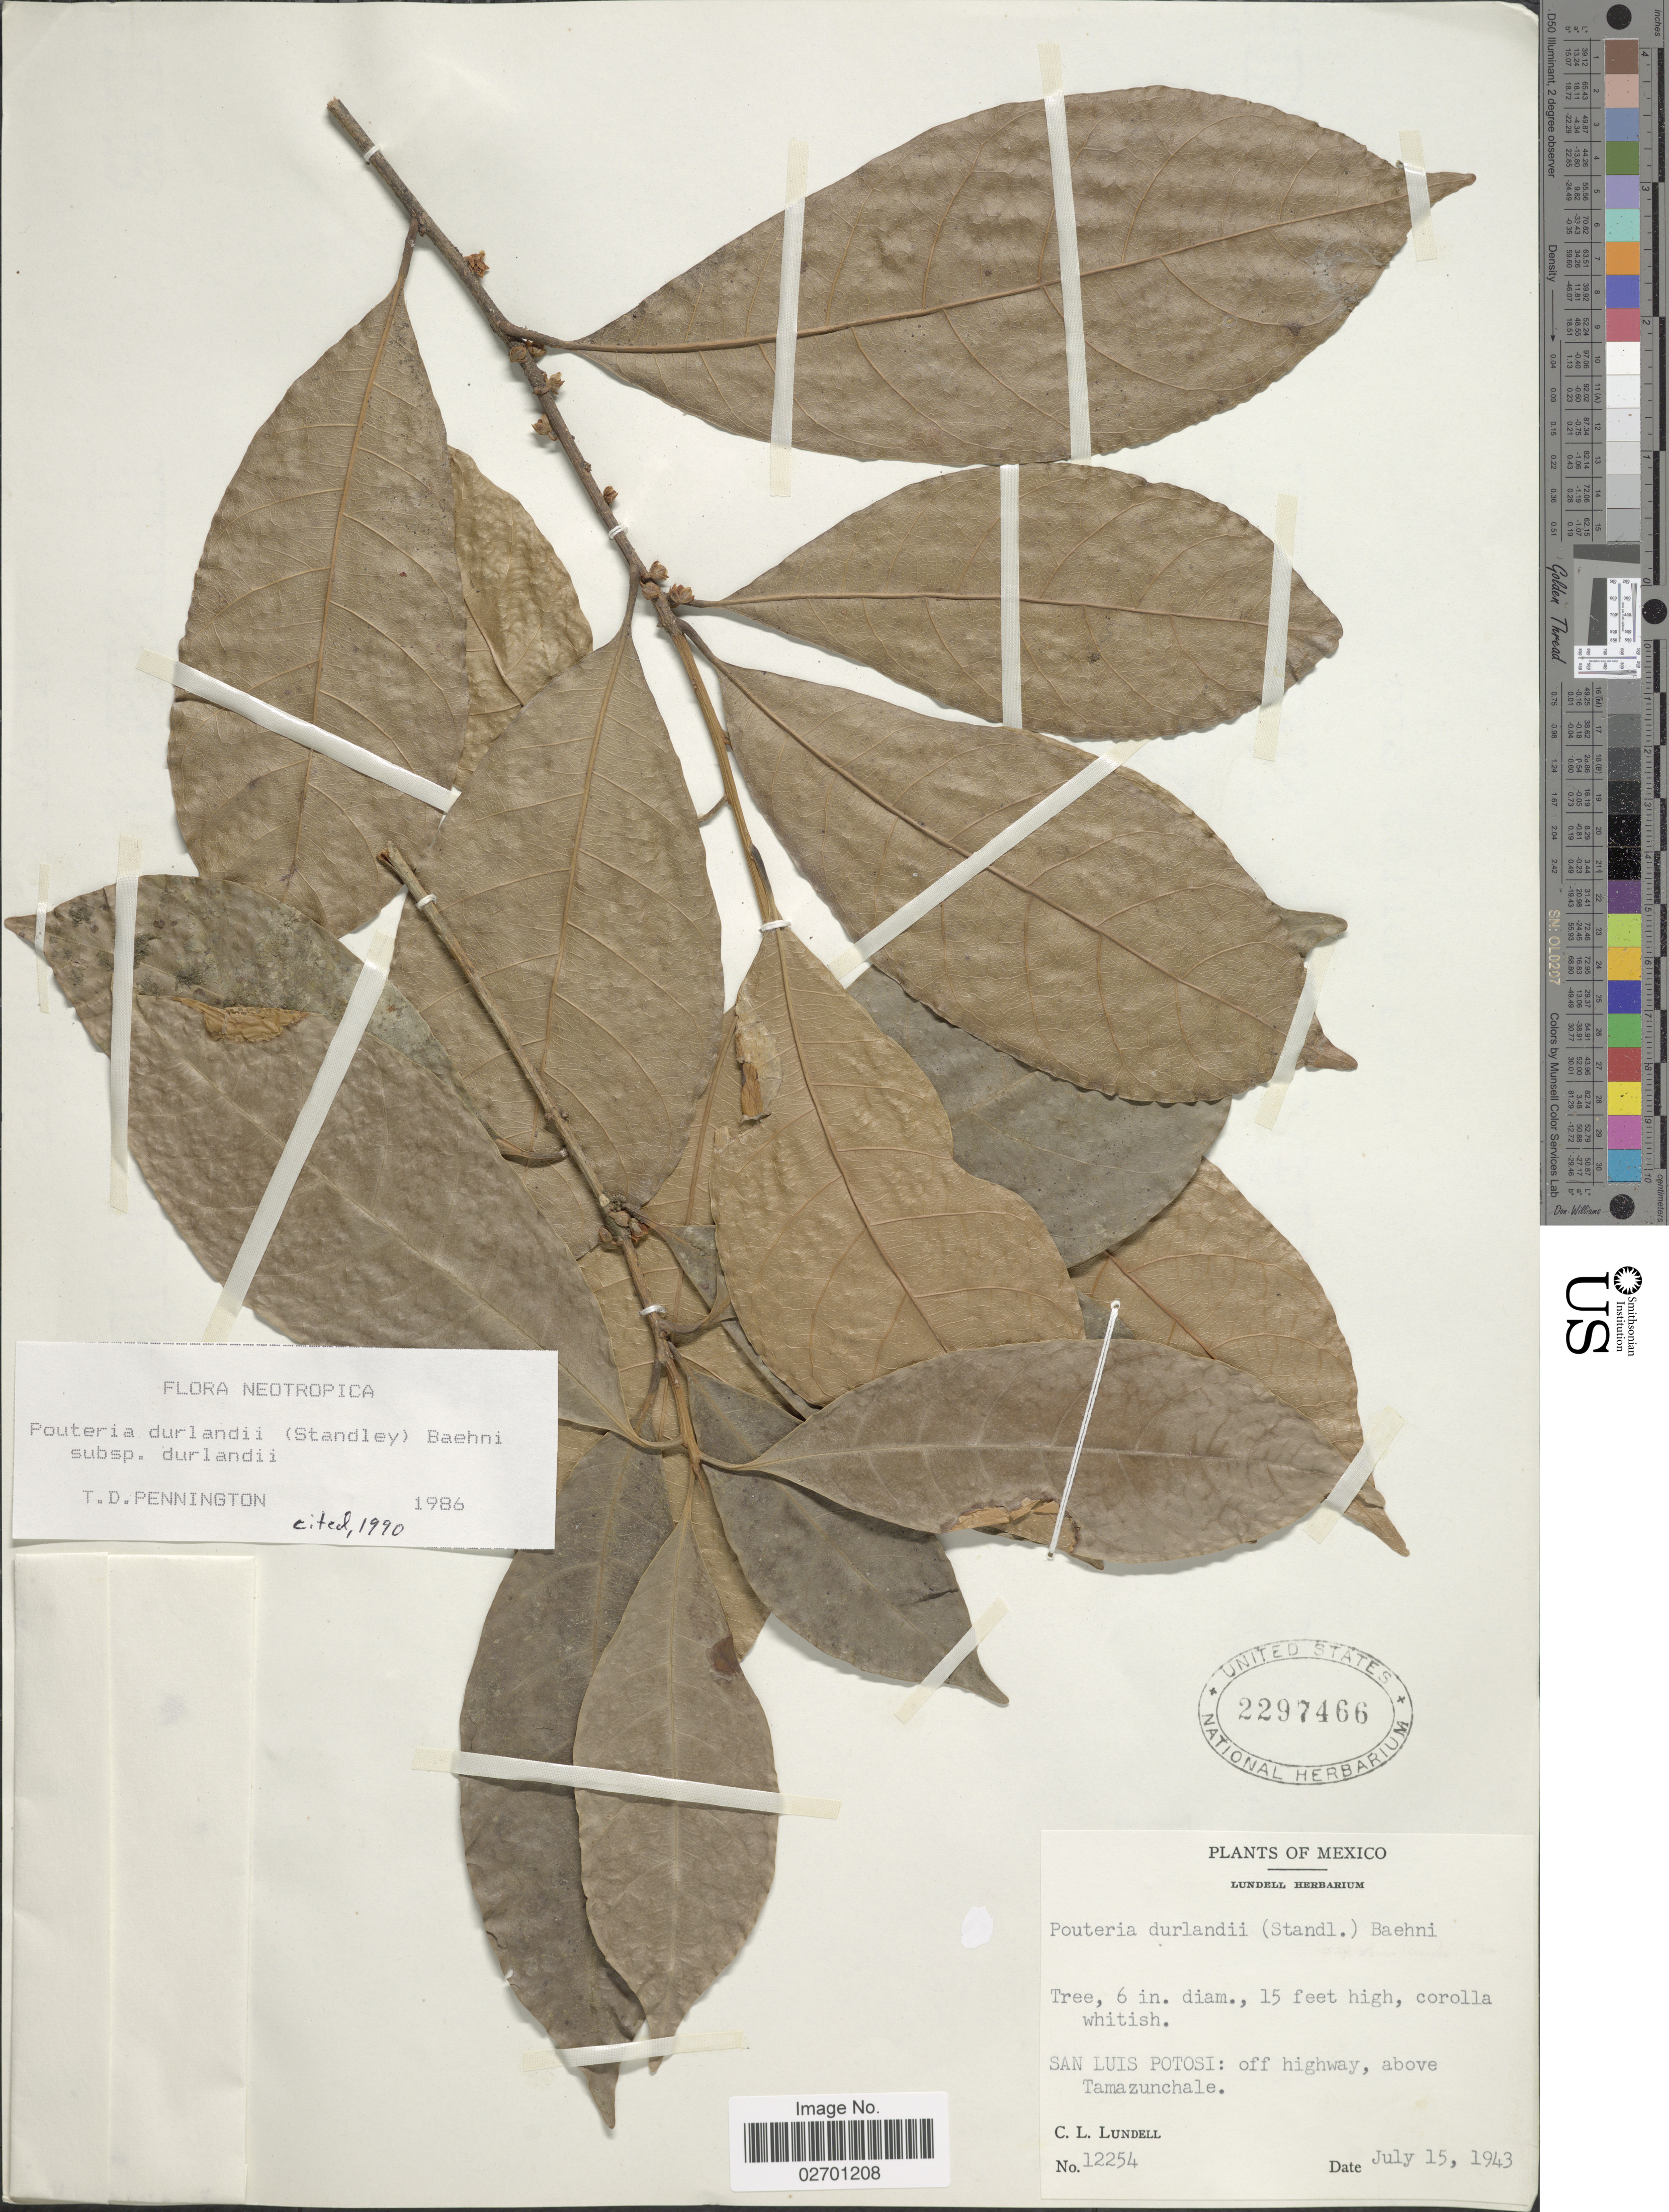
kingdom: Plantae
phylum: Tracheophyta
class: Magnoliopsida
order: Ericales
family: Sapotaceae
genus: Pouteria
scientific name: Pouteria durlandii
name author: (Standl.) Baehni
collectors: C. L. Lundell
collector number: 12254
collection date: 1943-07-15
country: Mexico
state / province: San Luis Potosí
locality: Off highway, above Tamazunchale.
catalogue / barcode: US 2297466